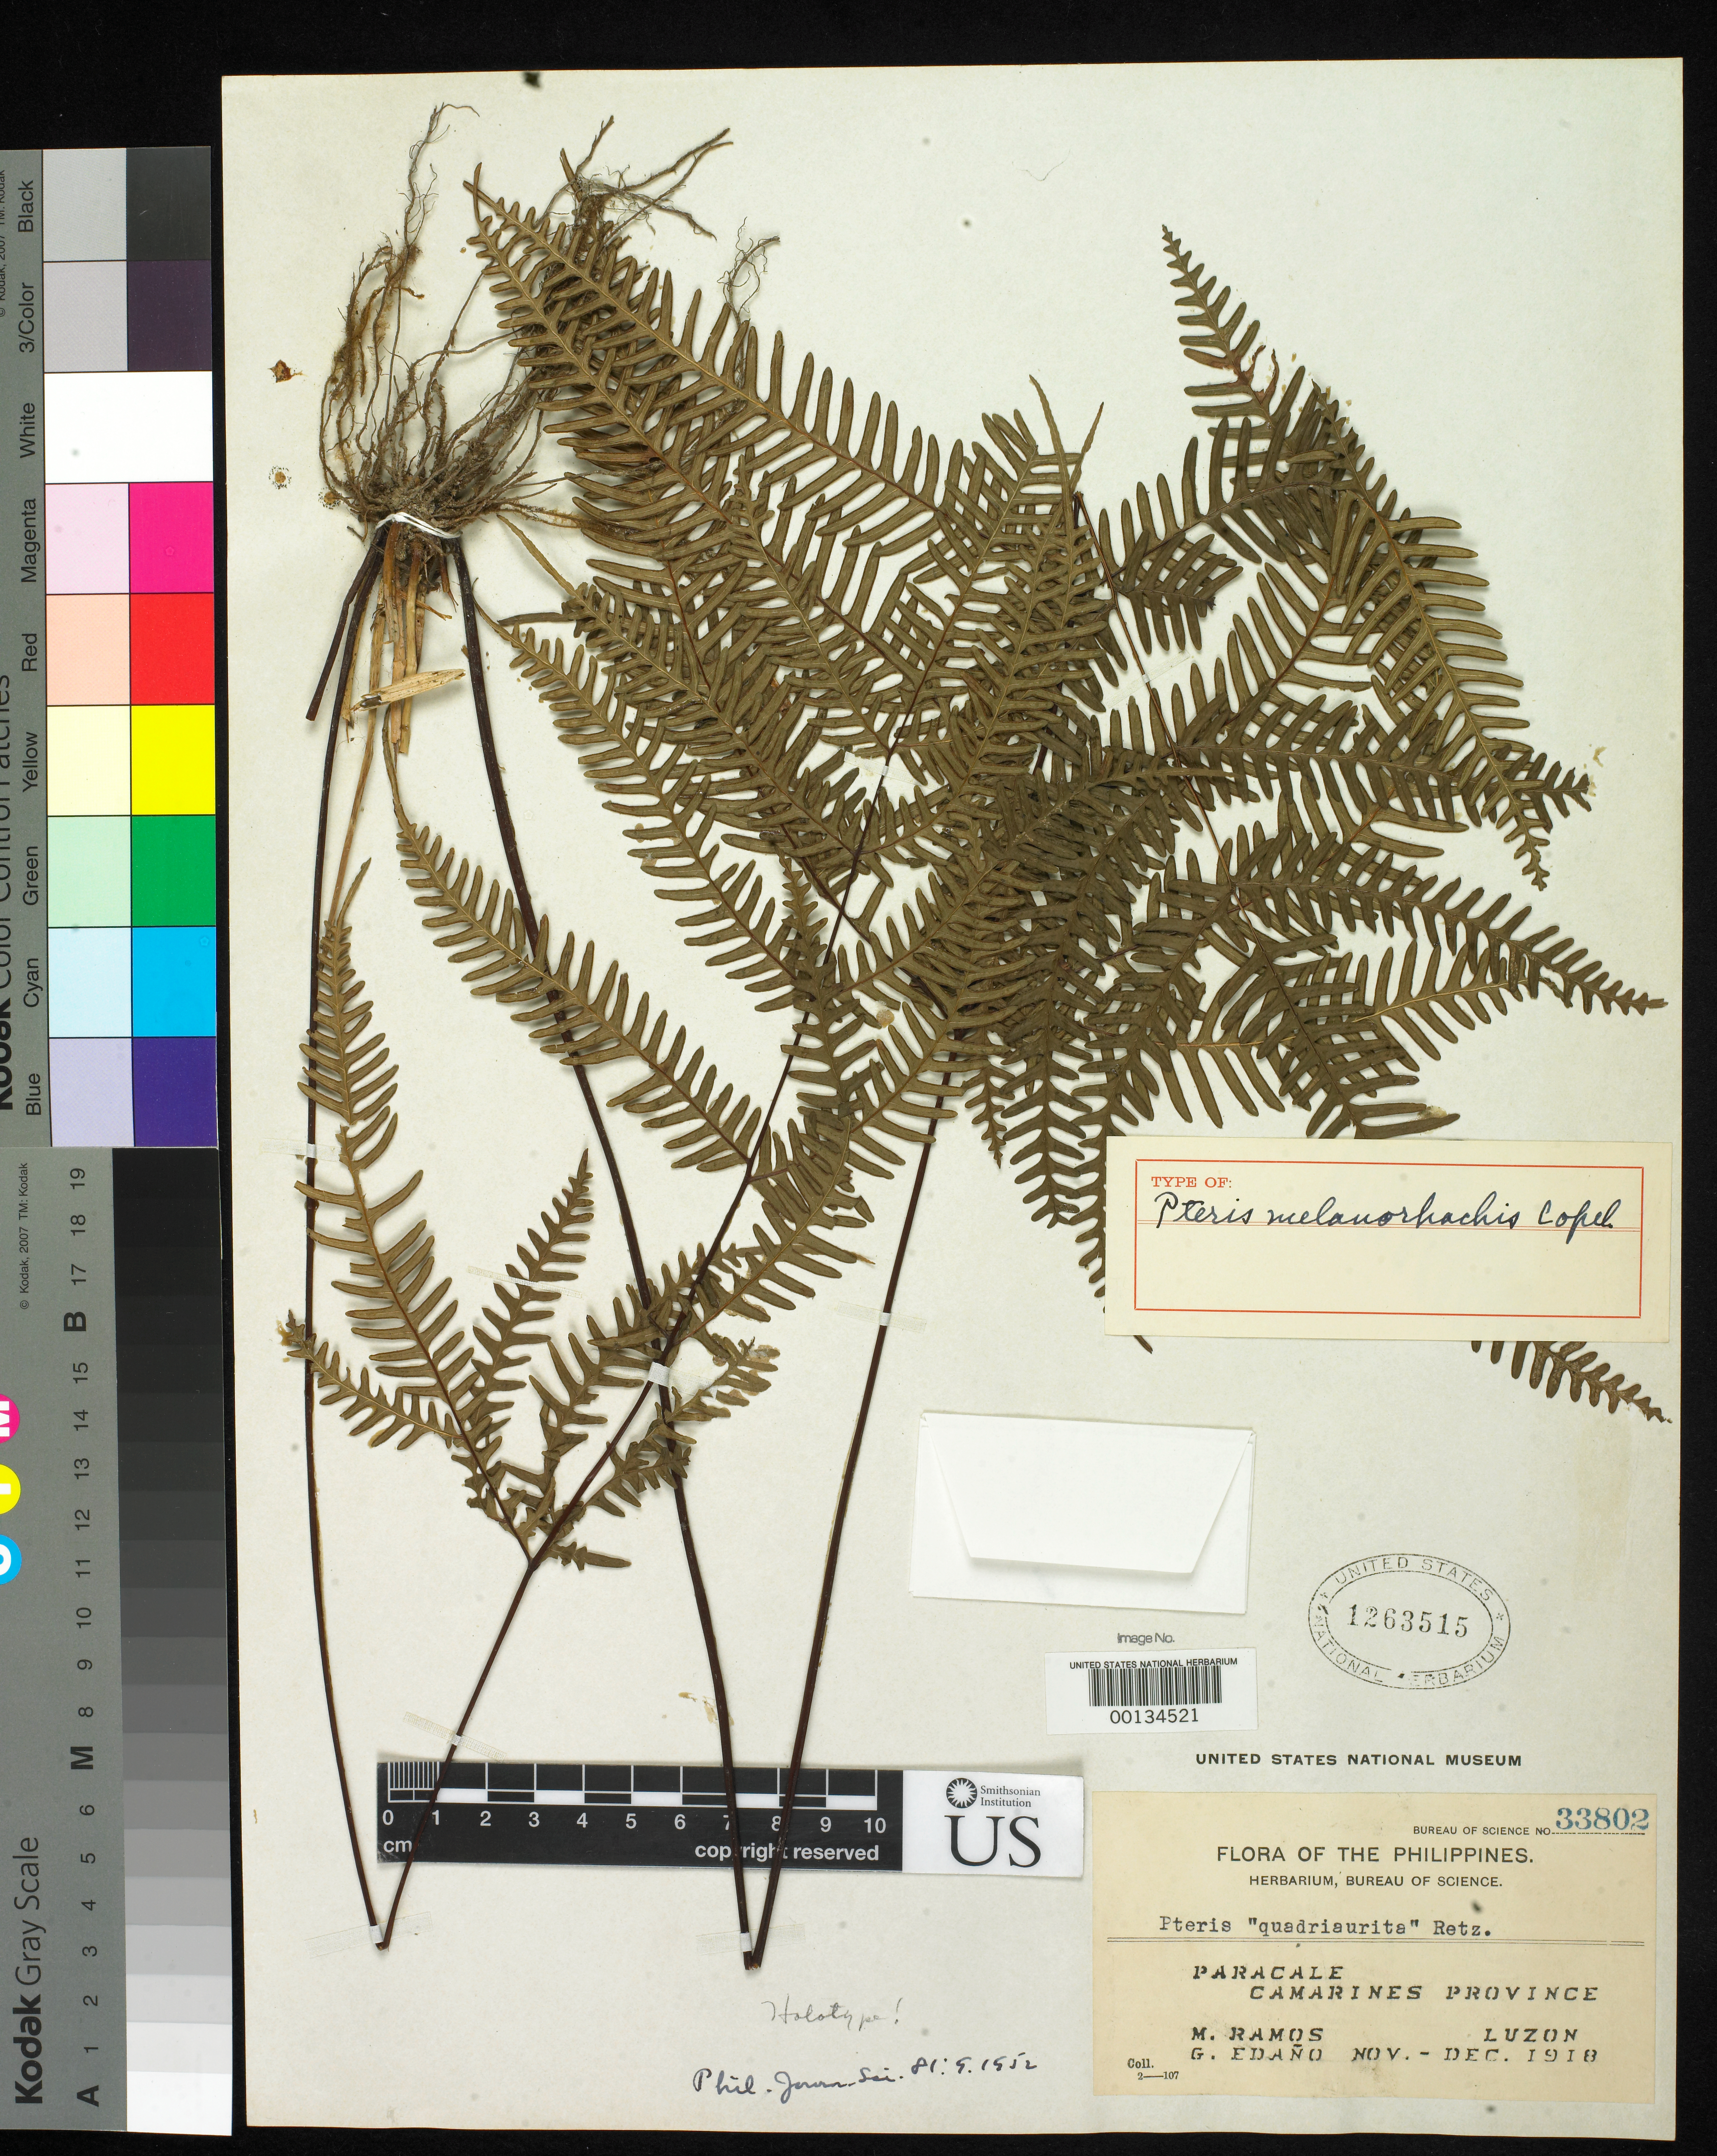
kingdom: Plantae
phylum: Tracheophyta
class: Polypodiopsida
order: Polypodiales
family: Pteridaceae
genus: Pteris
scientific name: Pteris melanorhachis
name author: Copel.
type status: Holotype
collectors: M. Ramos & G. E. Edaño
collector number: Bur. Sci. 33802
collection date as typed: Nov 1918 to -- Dec 1918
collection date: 1918-11/1918-12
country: Philippines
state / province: Bicol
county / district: Camarines Norte / Camarines Sur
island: Luzon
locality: Paracale.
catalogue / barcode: US 1263515